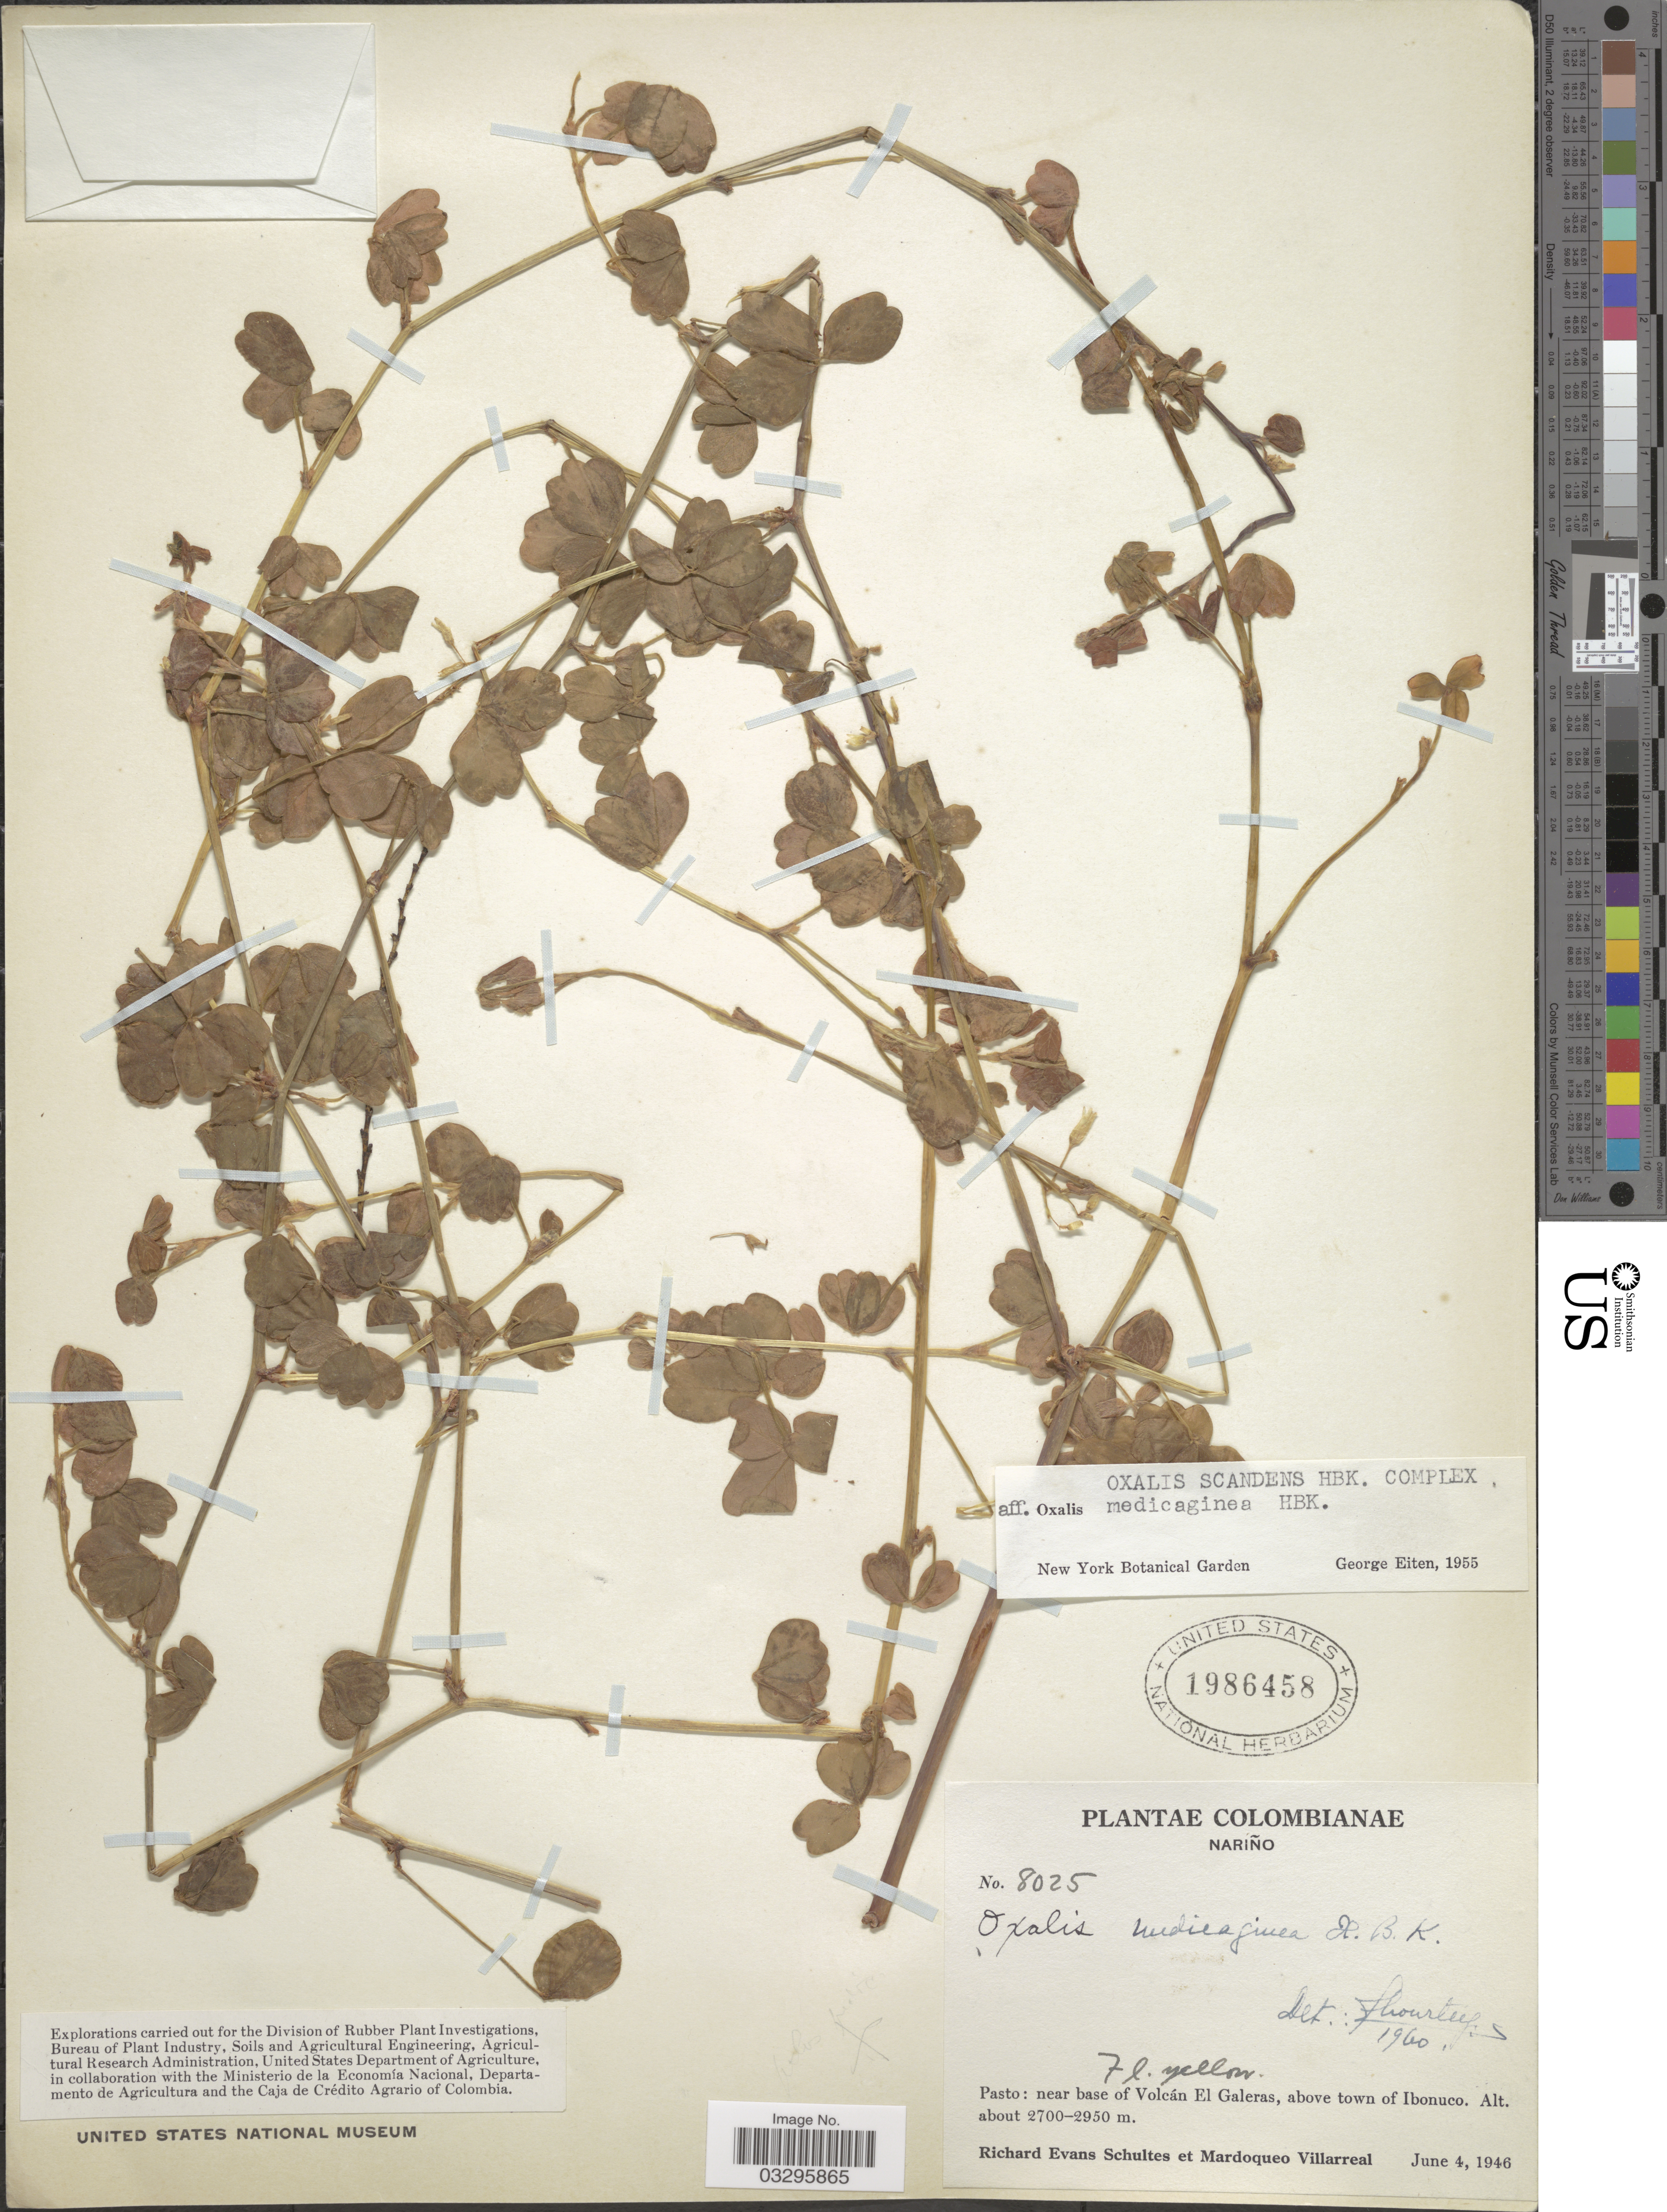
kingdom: Plantae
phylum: Tracheophyta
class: Magnoliopsida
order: Oxalidales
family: Oxalidaceae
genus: Oxalis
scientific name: Oxalis medicaginea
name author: Kunth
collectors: R. E. Schultes & M. Villarreal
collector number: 8025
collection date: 1946-06-04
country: Colombia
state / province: Nariño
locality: Pasto: near base of Volcán El Galeras, above town of Ibonuco.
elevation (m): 2700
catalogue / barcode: US 1986458